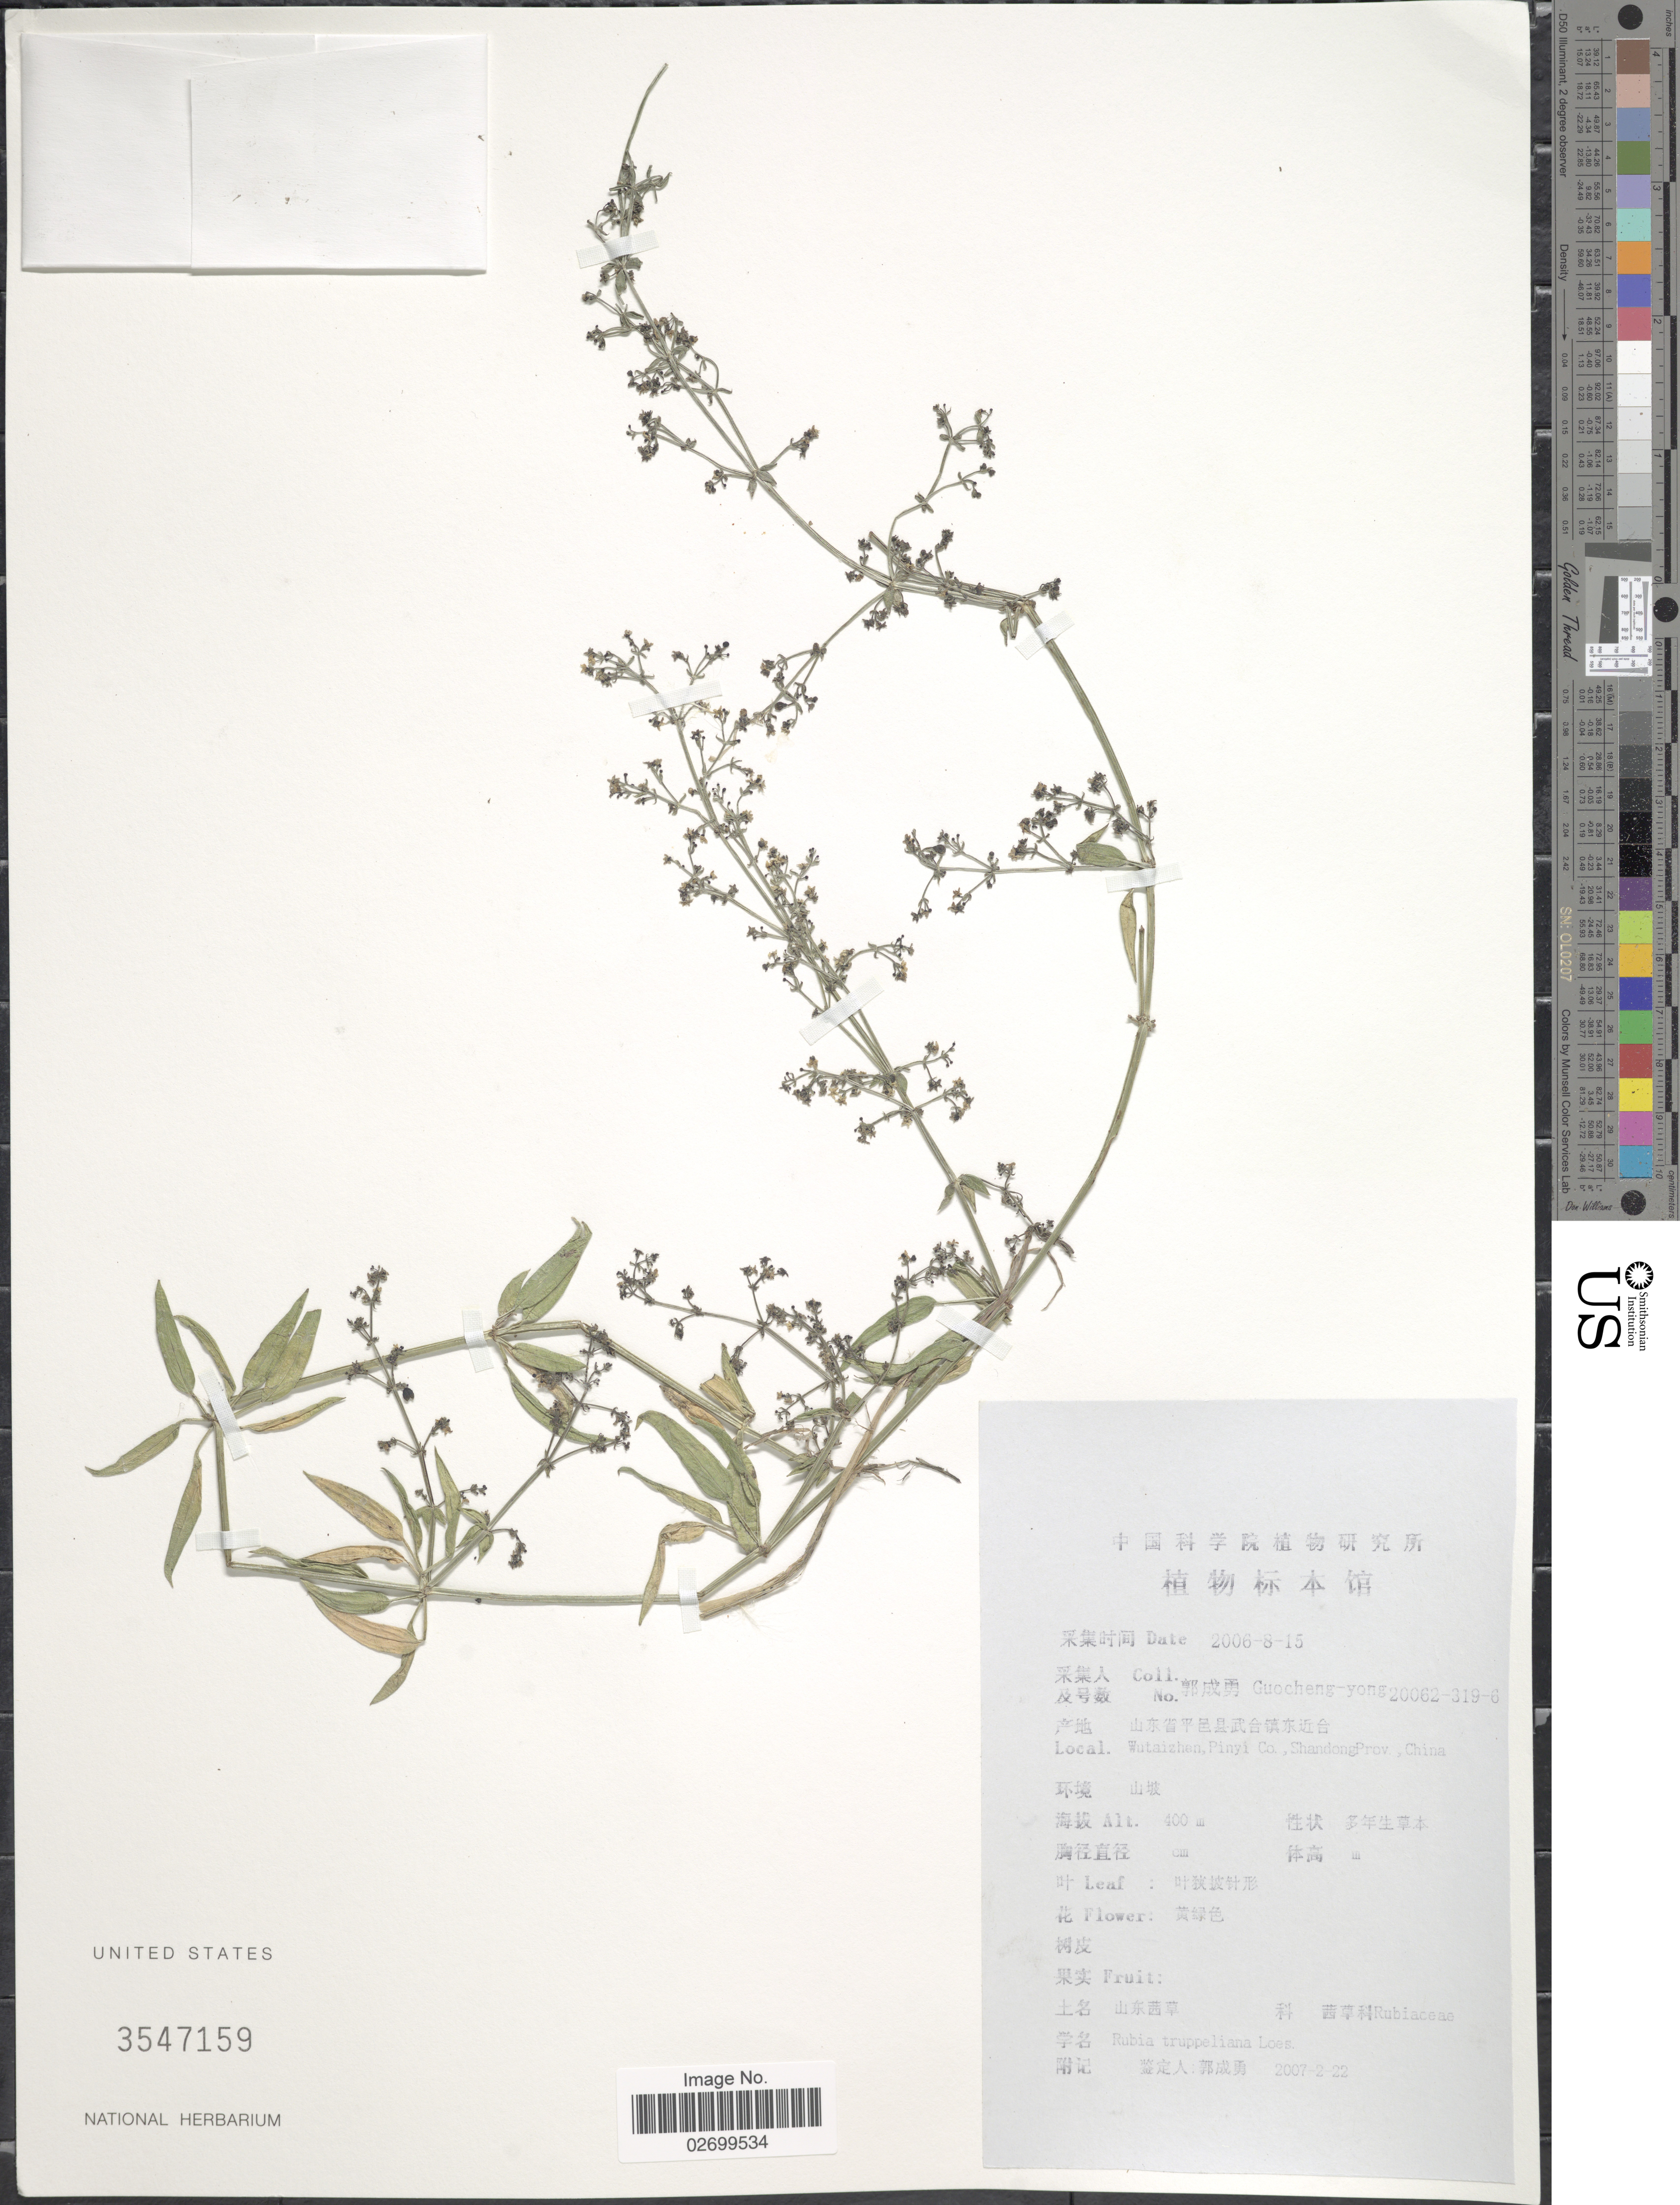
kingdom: Plantae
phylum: Tracheophyta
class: Magnoliopsida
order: Gentianales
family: Rubiaceae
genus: Rubia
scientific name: Rubia truppeliana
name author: Loes.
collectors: Guo cheng-yong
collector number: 200623196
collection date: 2006-08-15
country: China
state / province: Shandong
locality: Wutaizhan, Pinyi Co.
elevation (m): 400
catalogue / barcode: US 3547159